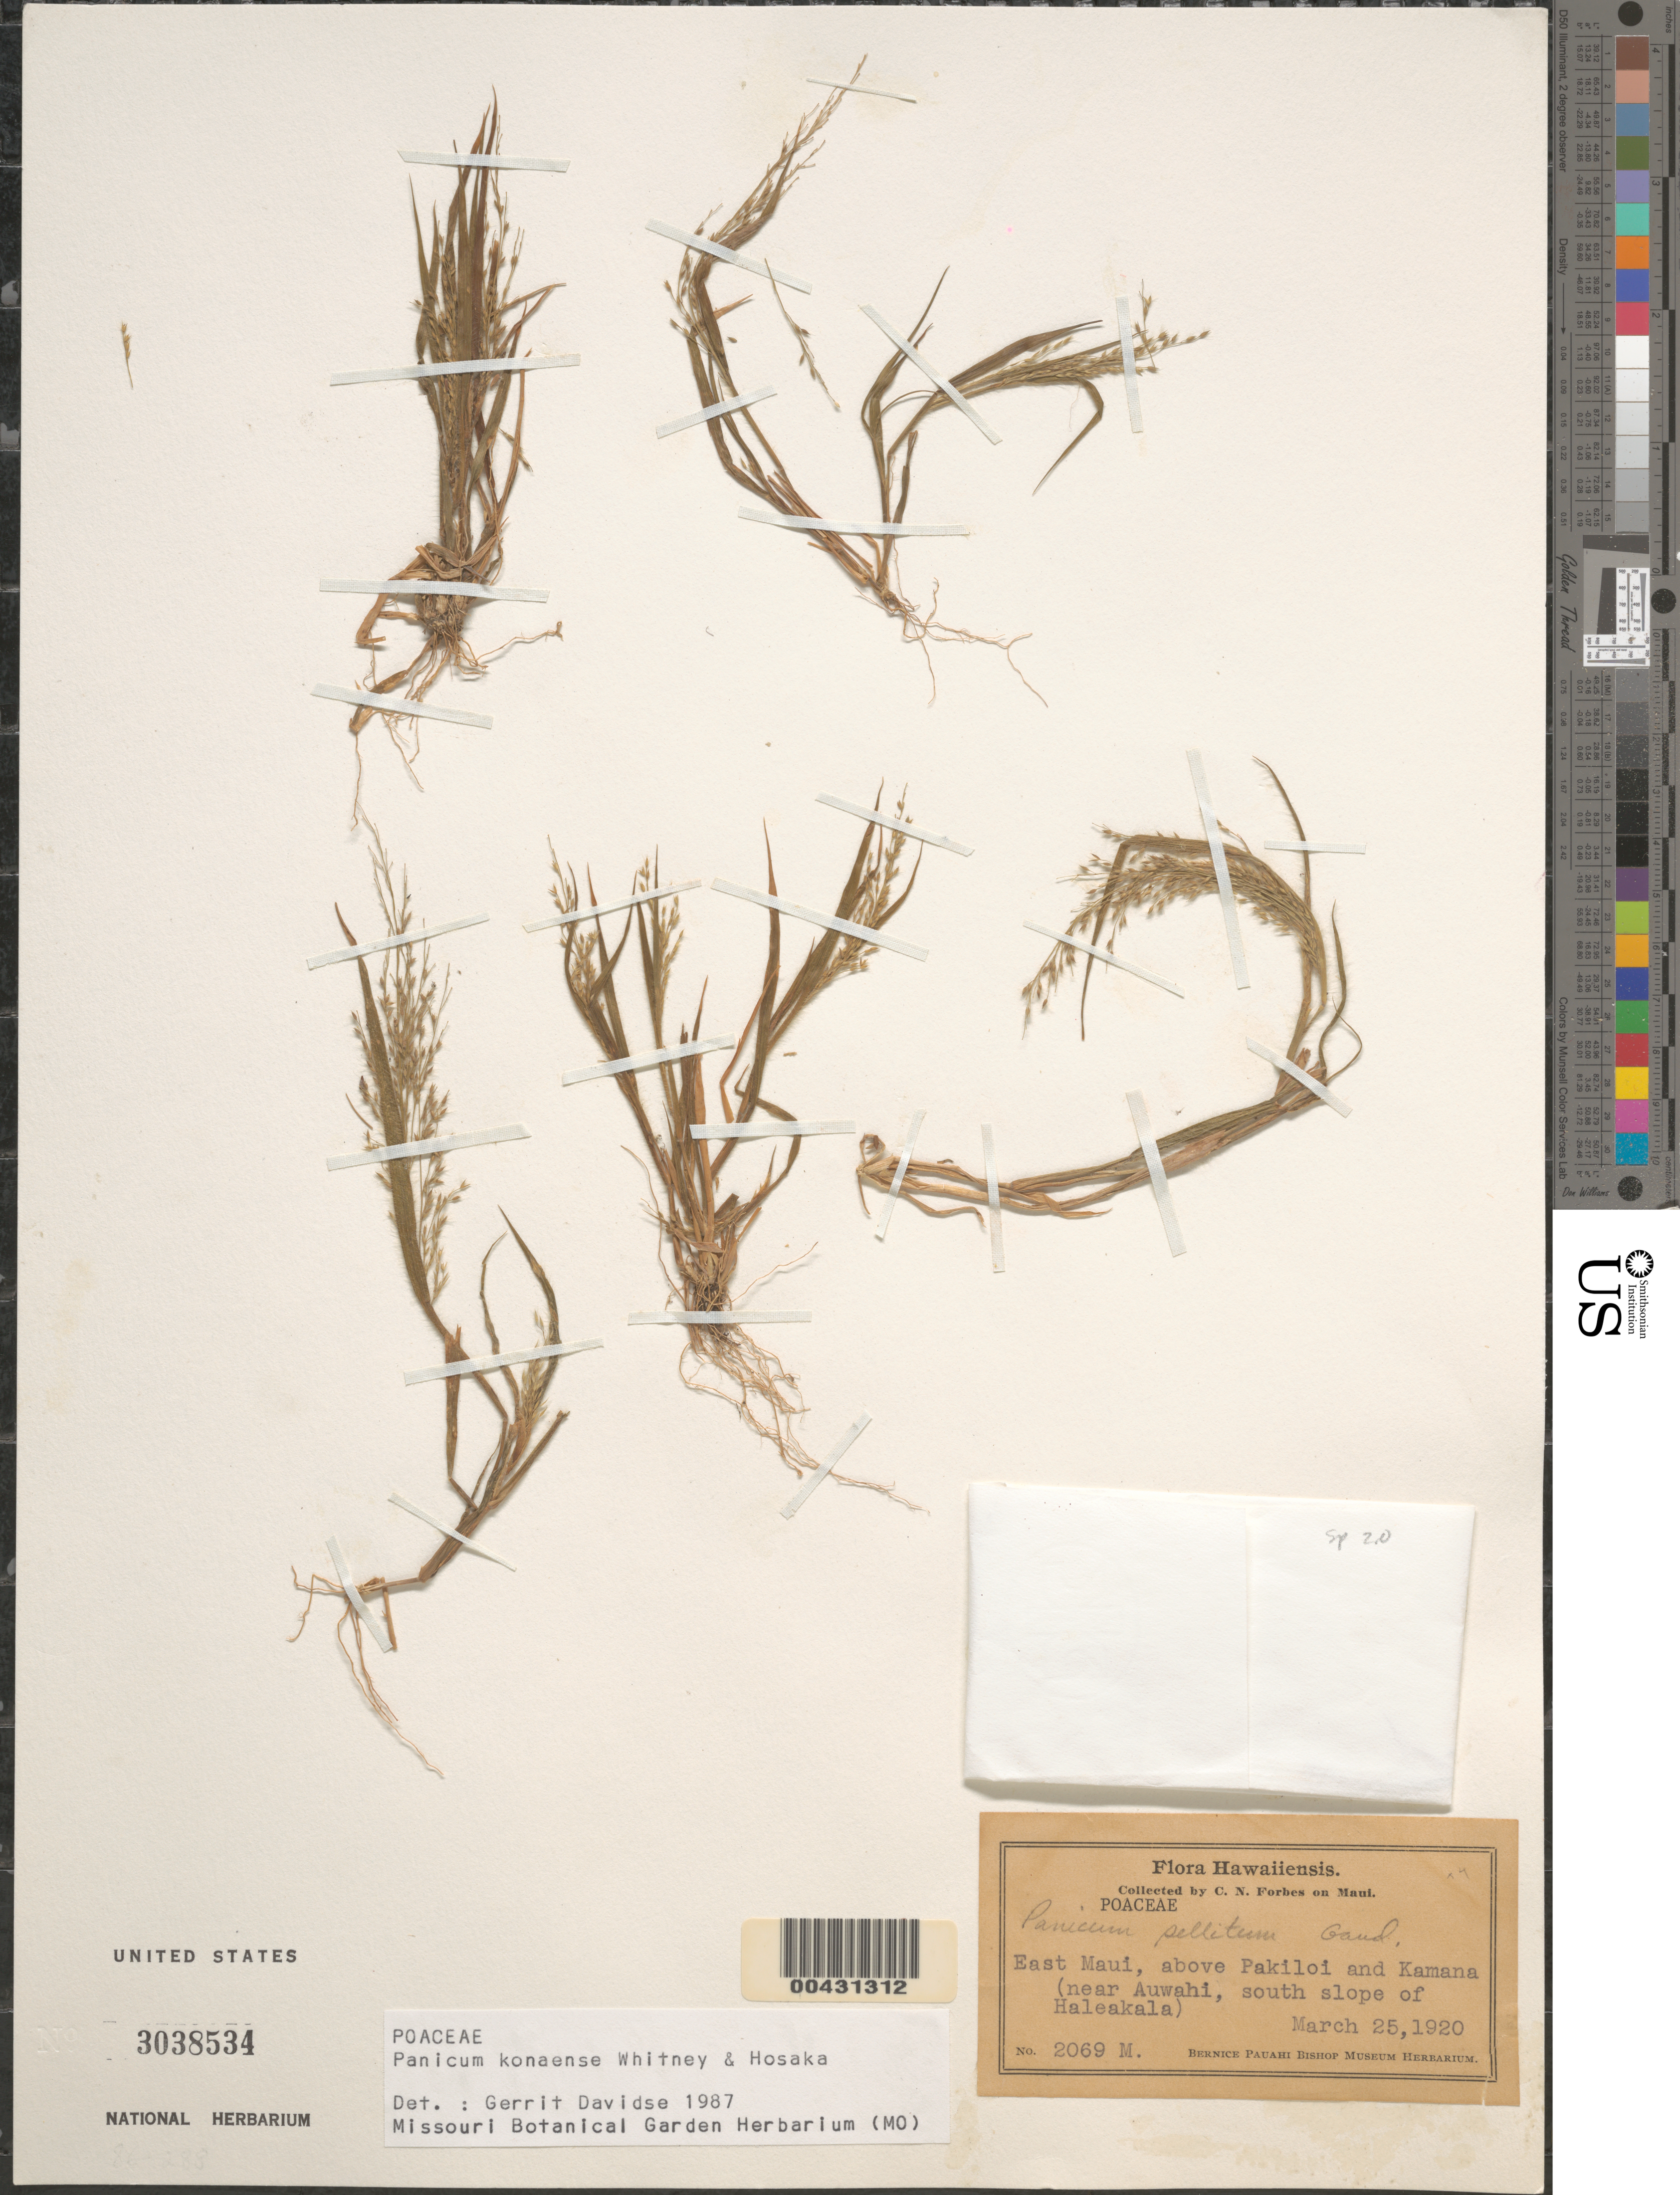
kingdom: Plantae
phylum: Tracheophyta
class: Liliopsida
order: Poales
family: Poaceae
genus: Panicum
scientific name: Panicum konaense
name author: Whitney & Hosaka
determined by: Davidse, Gerrit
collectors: C. N. Forbes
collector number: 2069.M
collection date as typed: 25 Mar 1920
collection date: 1920-03-25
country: United States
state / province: Hawaii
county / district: Maui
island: Maui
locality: E Maui, above Pakiloi and Kamana (near Auwahi, south slope of Haleakala)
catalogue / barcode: US 3038534